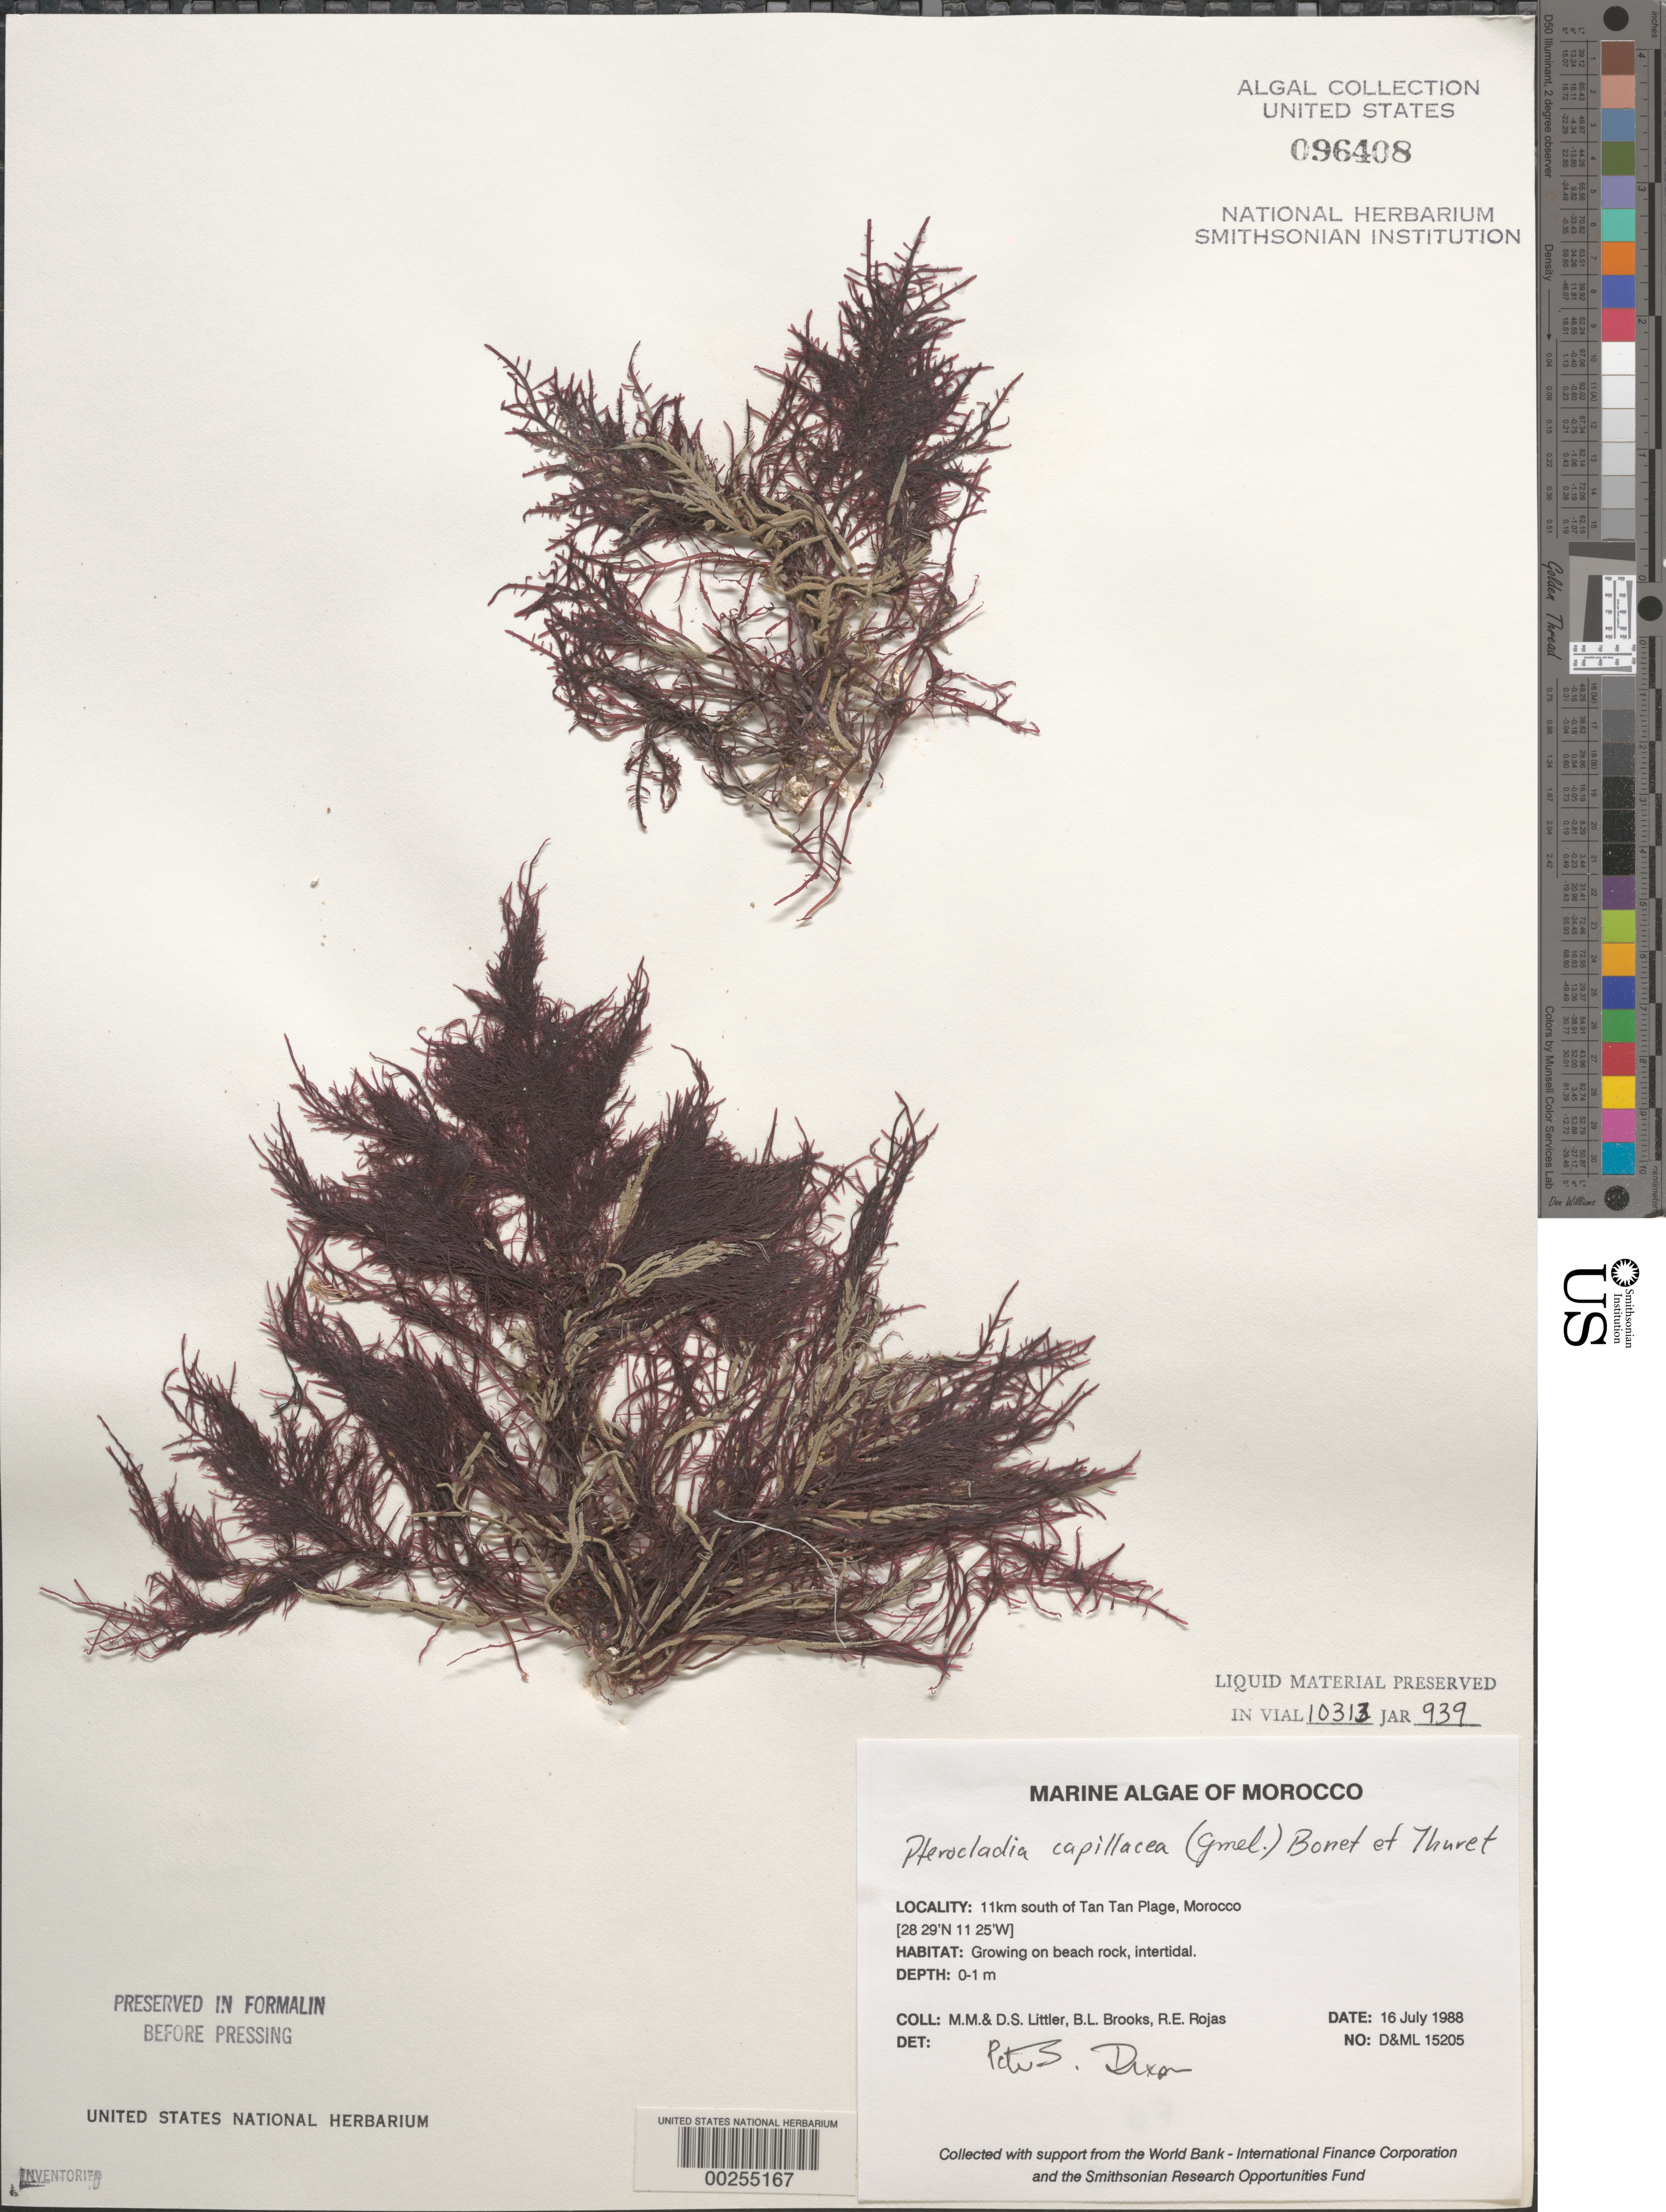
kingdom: Plantae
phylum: Rhodophyta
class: Florideophyceae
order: Gelidiales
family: Pterocladiaceae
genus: Pterocladiella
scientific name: Pterocladiella capillacea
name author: (S.G. Gmel.) Santelices & Hommers.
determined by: Algae name updating Project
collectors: M. M. Littler, D. S. Littler, B. Brooks & R. Rojas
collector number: D&ML 15205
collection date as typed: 16 Jul 1988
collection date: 1988-07-16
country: Morocco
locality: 11 km south of Tan Tan Plage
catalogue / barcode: US 96408